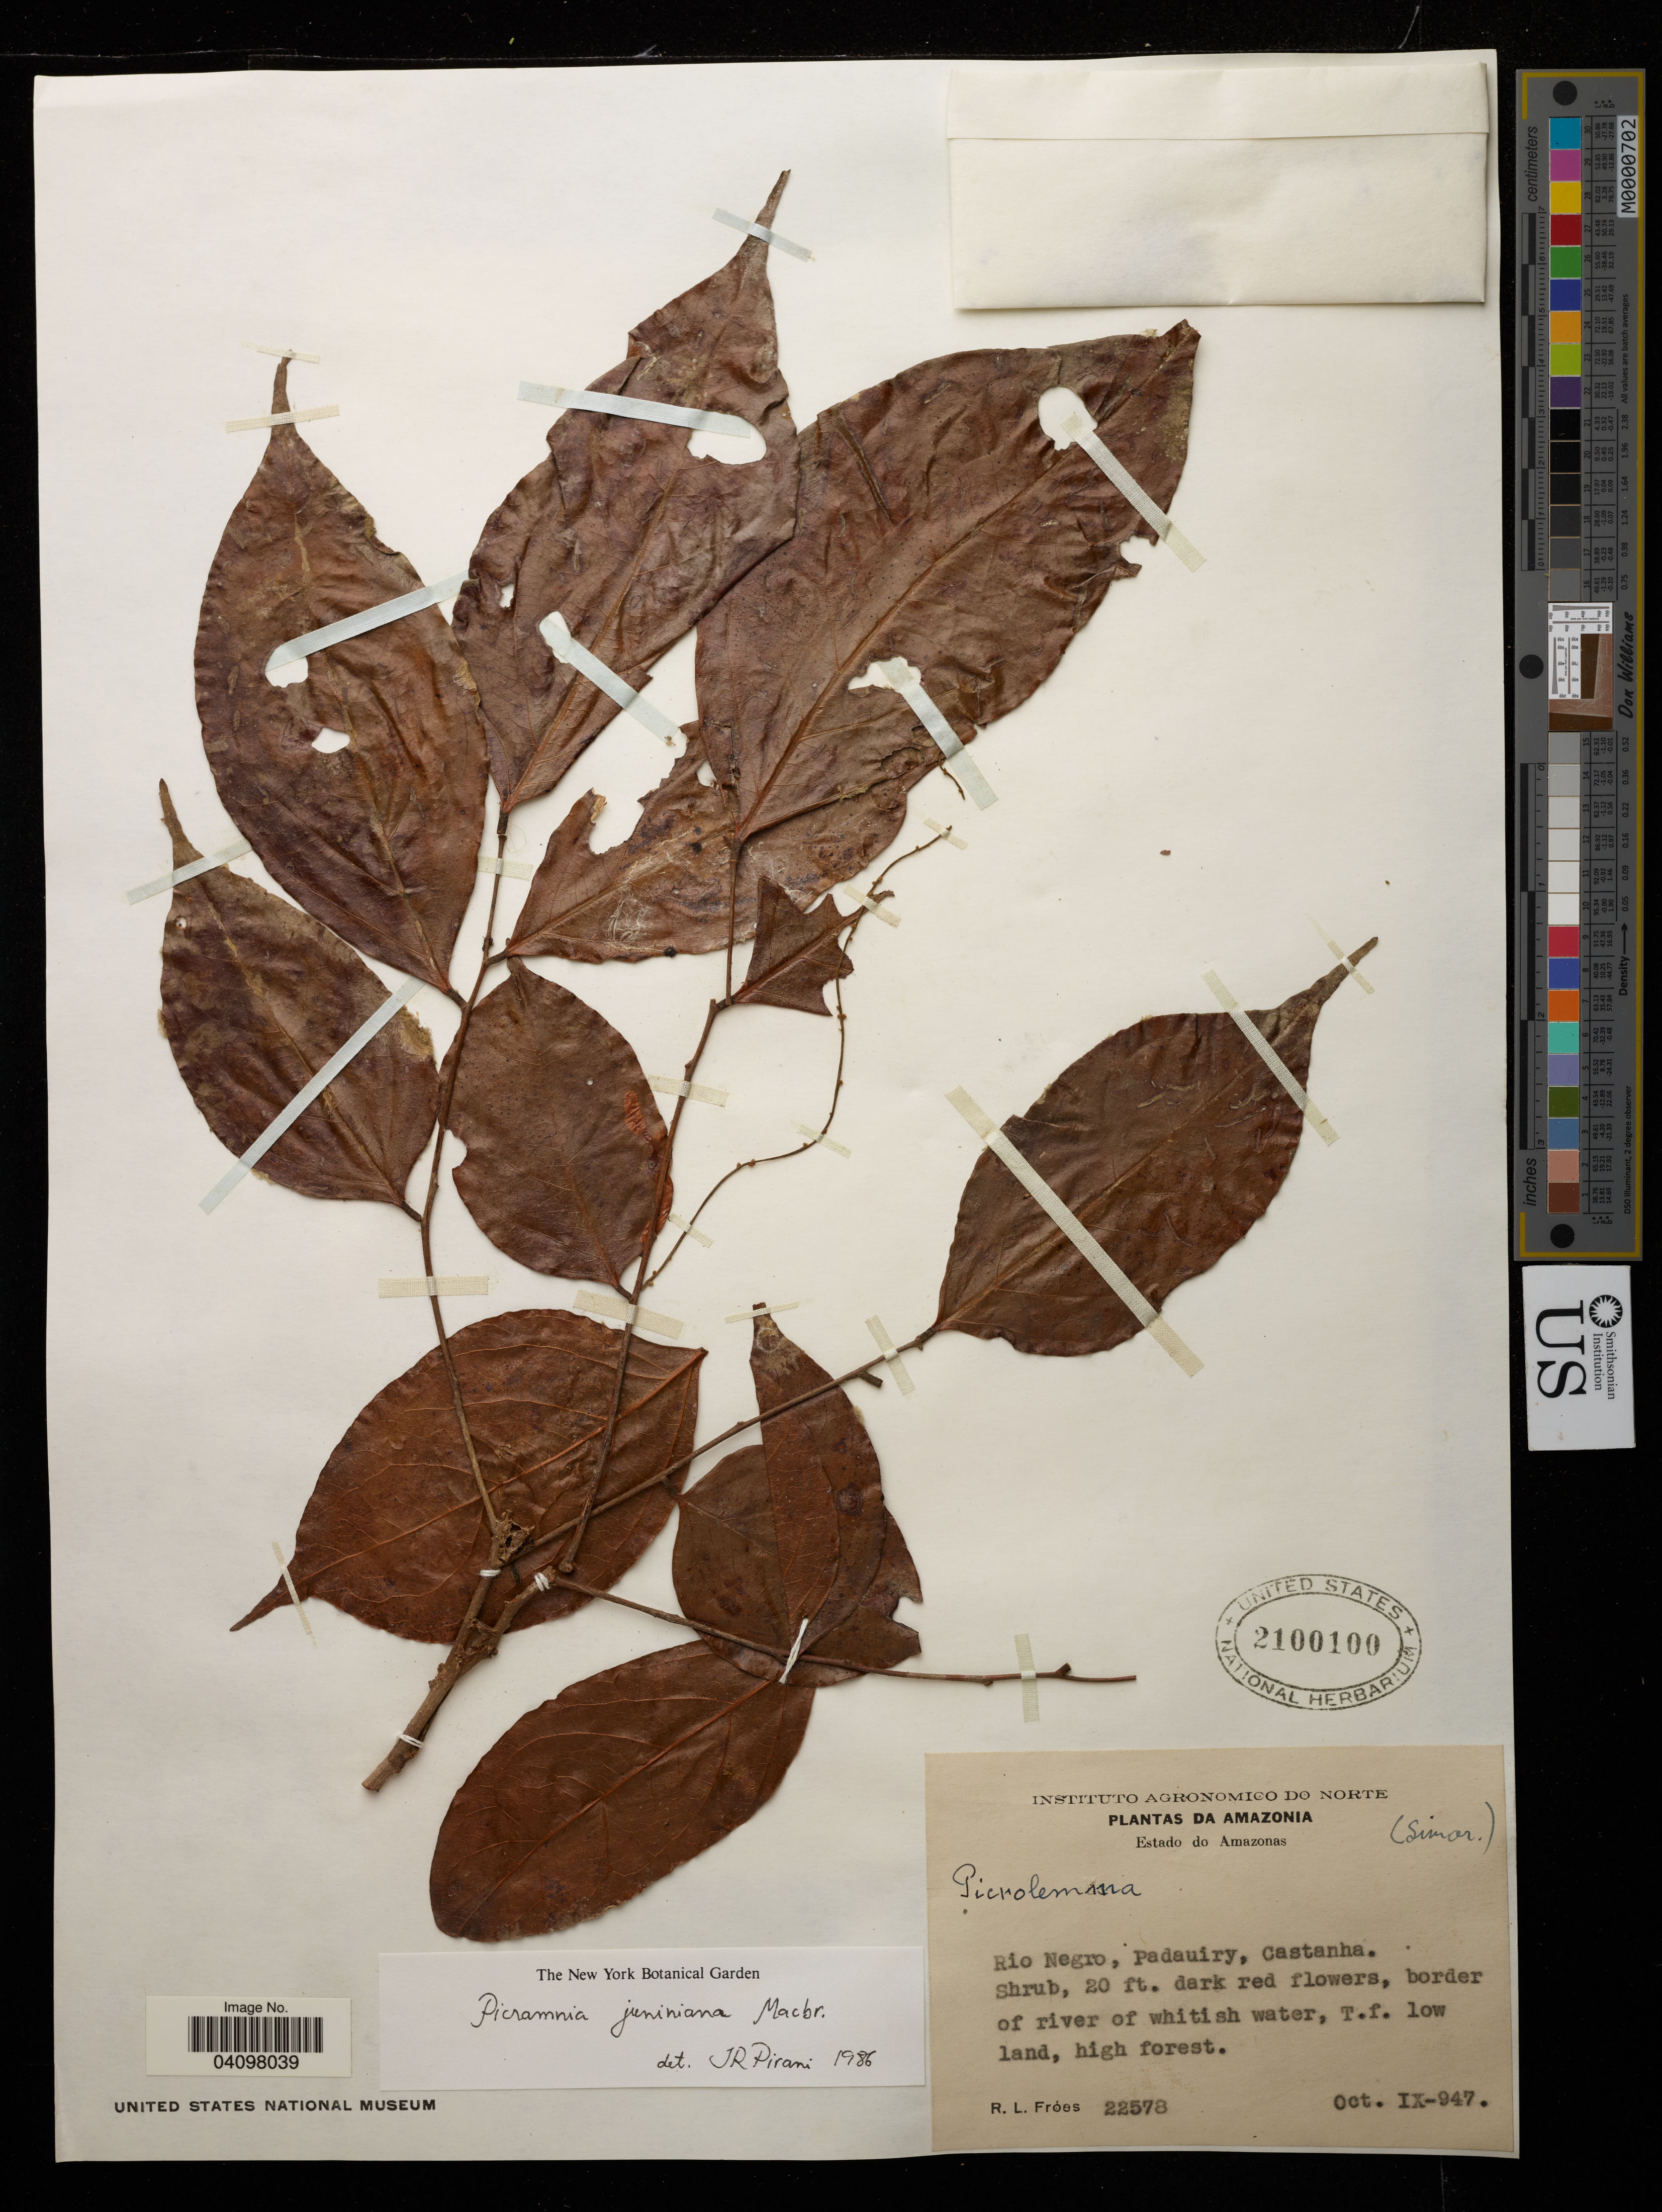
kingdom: Plantae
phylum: Tracheophyta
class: Magnoliopsida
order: Picramniales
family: Picramniaceae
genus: Picramnia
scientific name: Picramnia juniniana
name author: J.F. Macbr.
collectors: R. Froes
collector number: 22578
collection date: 1947-09/1947-10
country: Brazil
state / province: Amazonas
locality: Rio Negro, Padauiry, Castanha.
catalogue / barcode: US 2100100